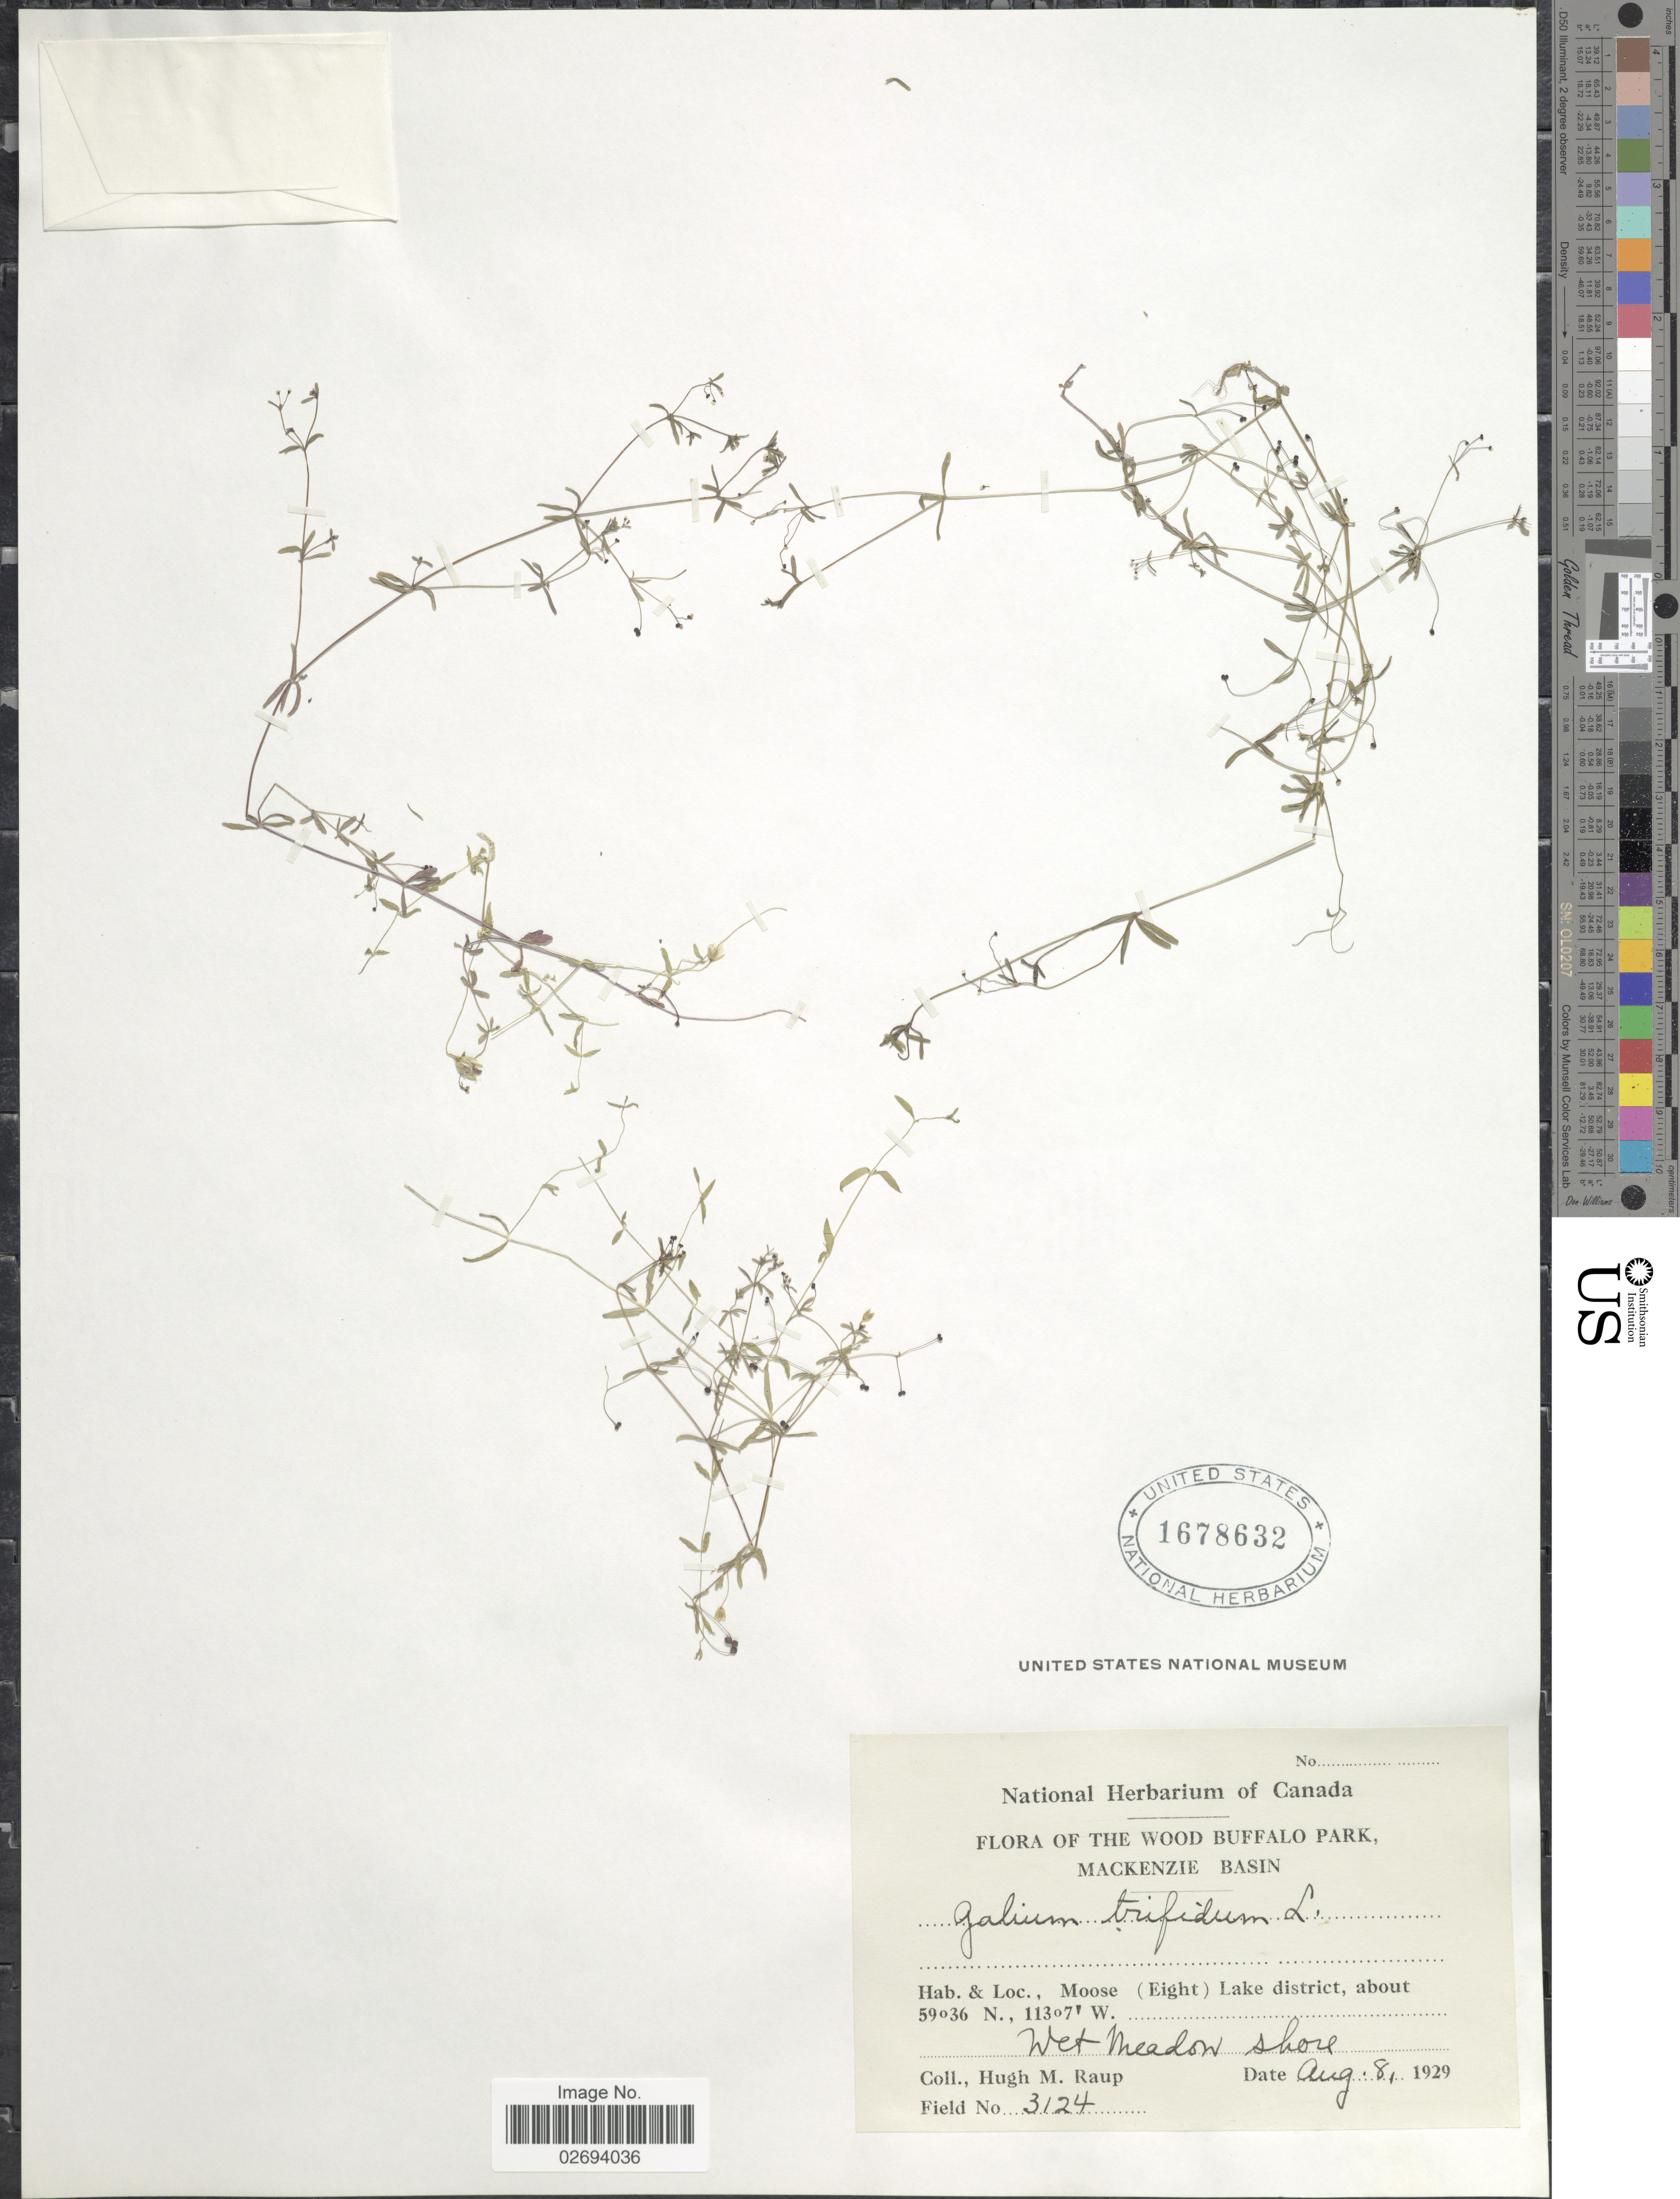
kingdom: Plantae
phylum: Tracheophyta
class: Magnoliopsida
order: Gentianales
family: Rubiaceae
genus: Galium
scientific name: Galium trifidum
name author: L.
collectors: H. Raup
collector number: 3124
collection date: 1929-08-08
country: Canada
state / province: Alberta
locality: Wood Buffalo Park, Mackenzie Basin, Moose (Eight) Lake District, wet meadow shore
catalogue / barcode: US 1678632